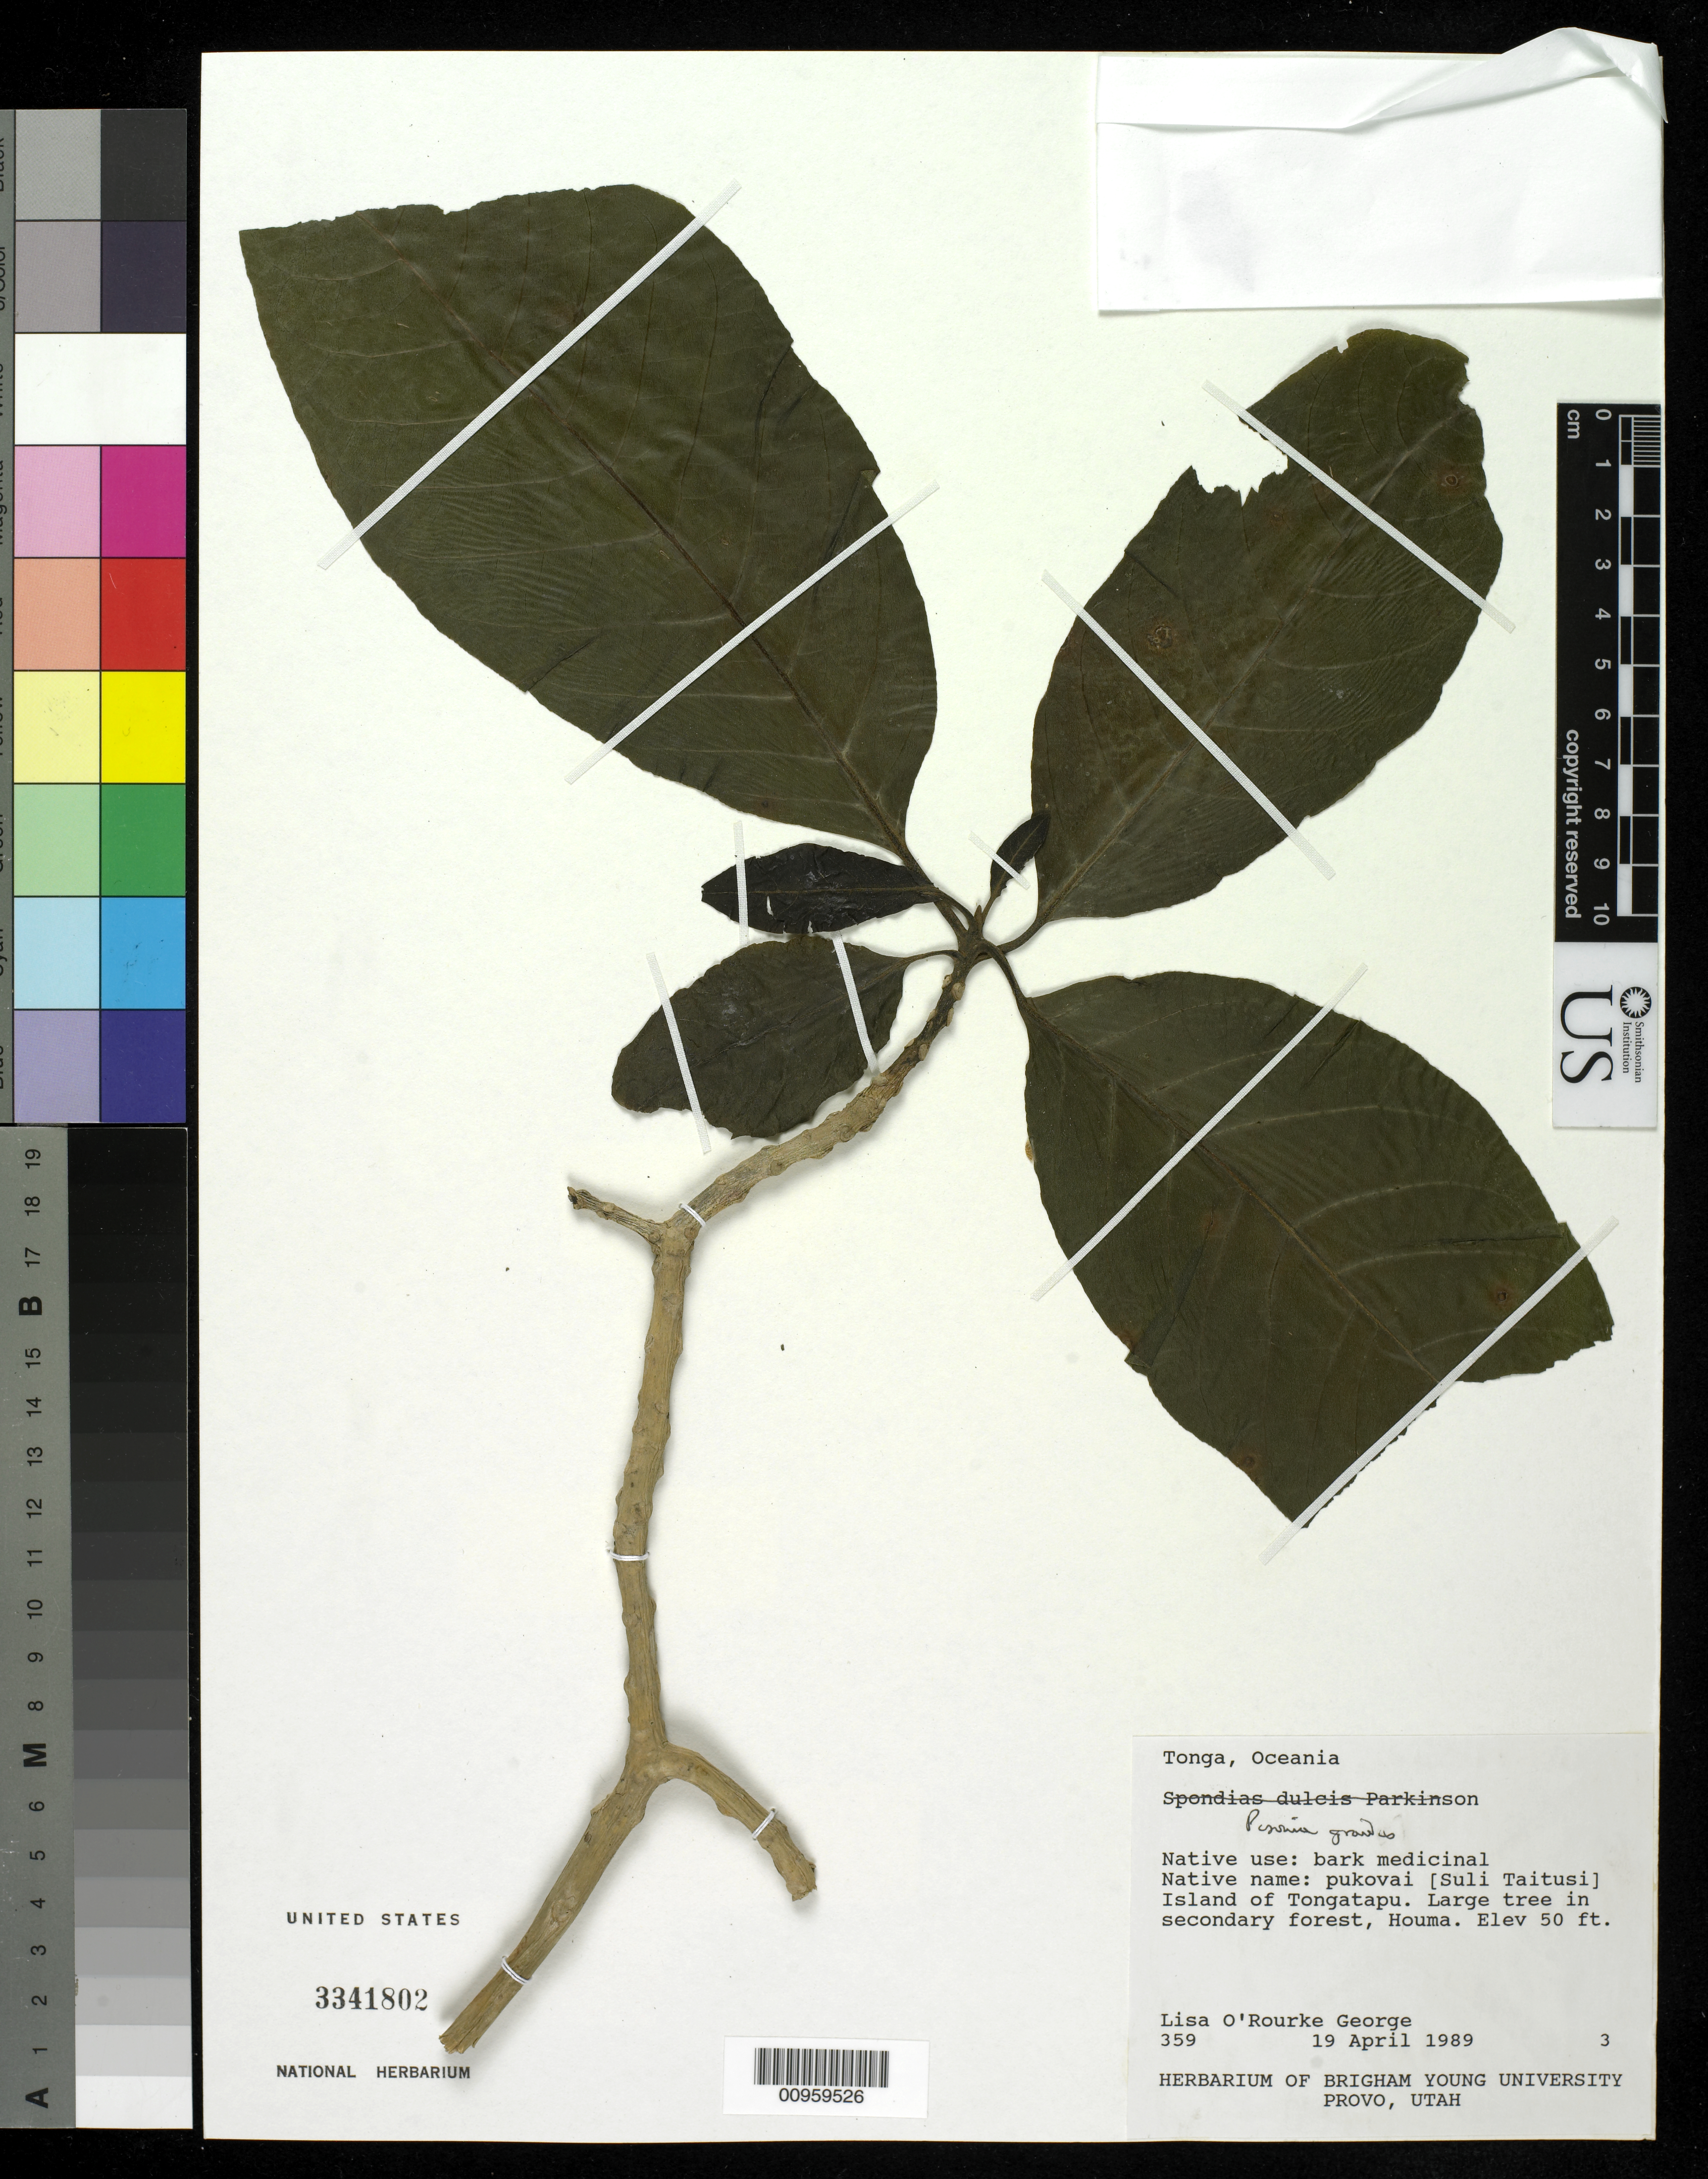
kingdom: Plantae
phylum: Tracheophyta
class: Magnoliopsida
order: Caryophyllales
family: Nyctaginaceae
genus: Pisonia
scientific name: Pisonia grandis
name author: R. Br.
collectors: L. George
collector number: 359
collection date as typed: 19 Apr 1989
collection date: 1989-04-19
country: Tonga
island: Tongatapu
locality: Houma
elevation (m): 15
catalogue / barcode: US 3341802